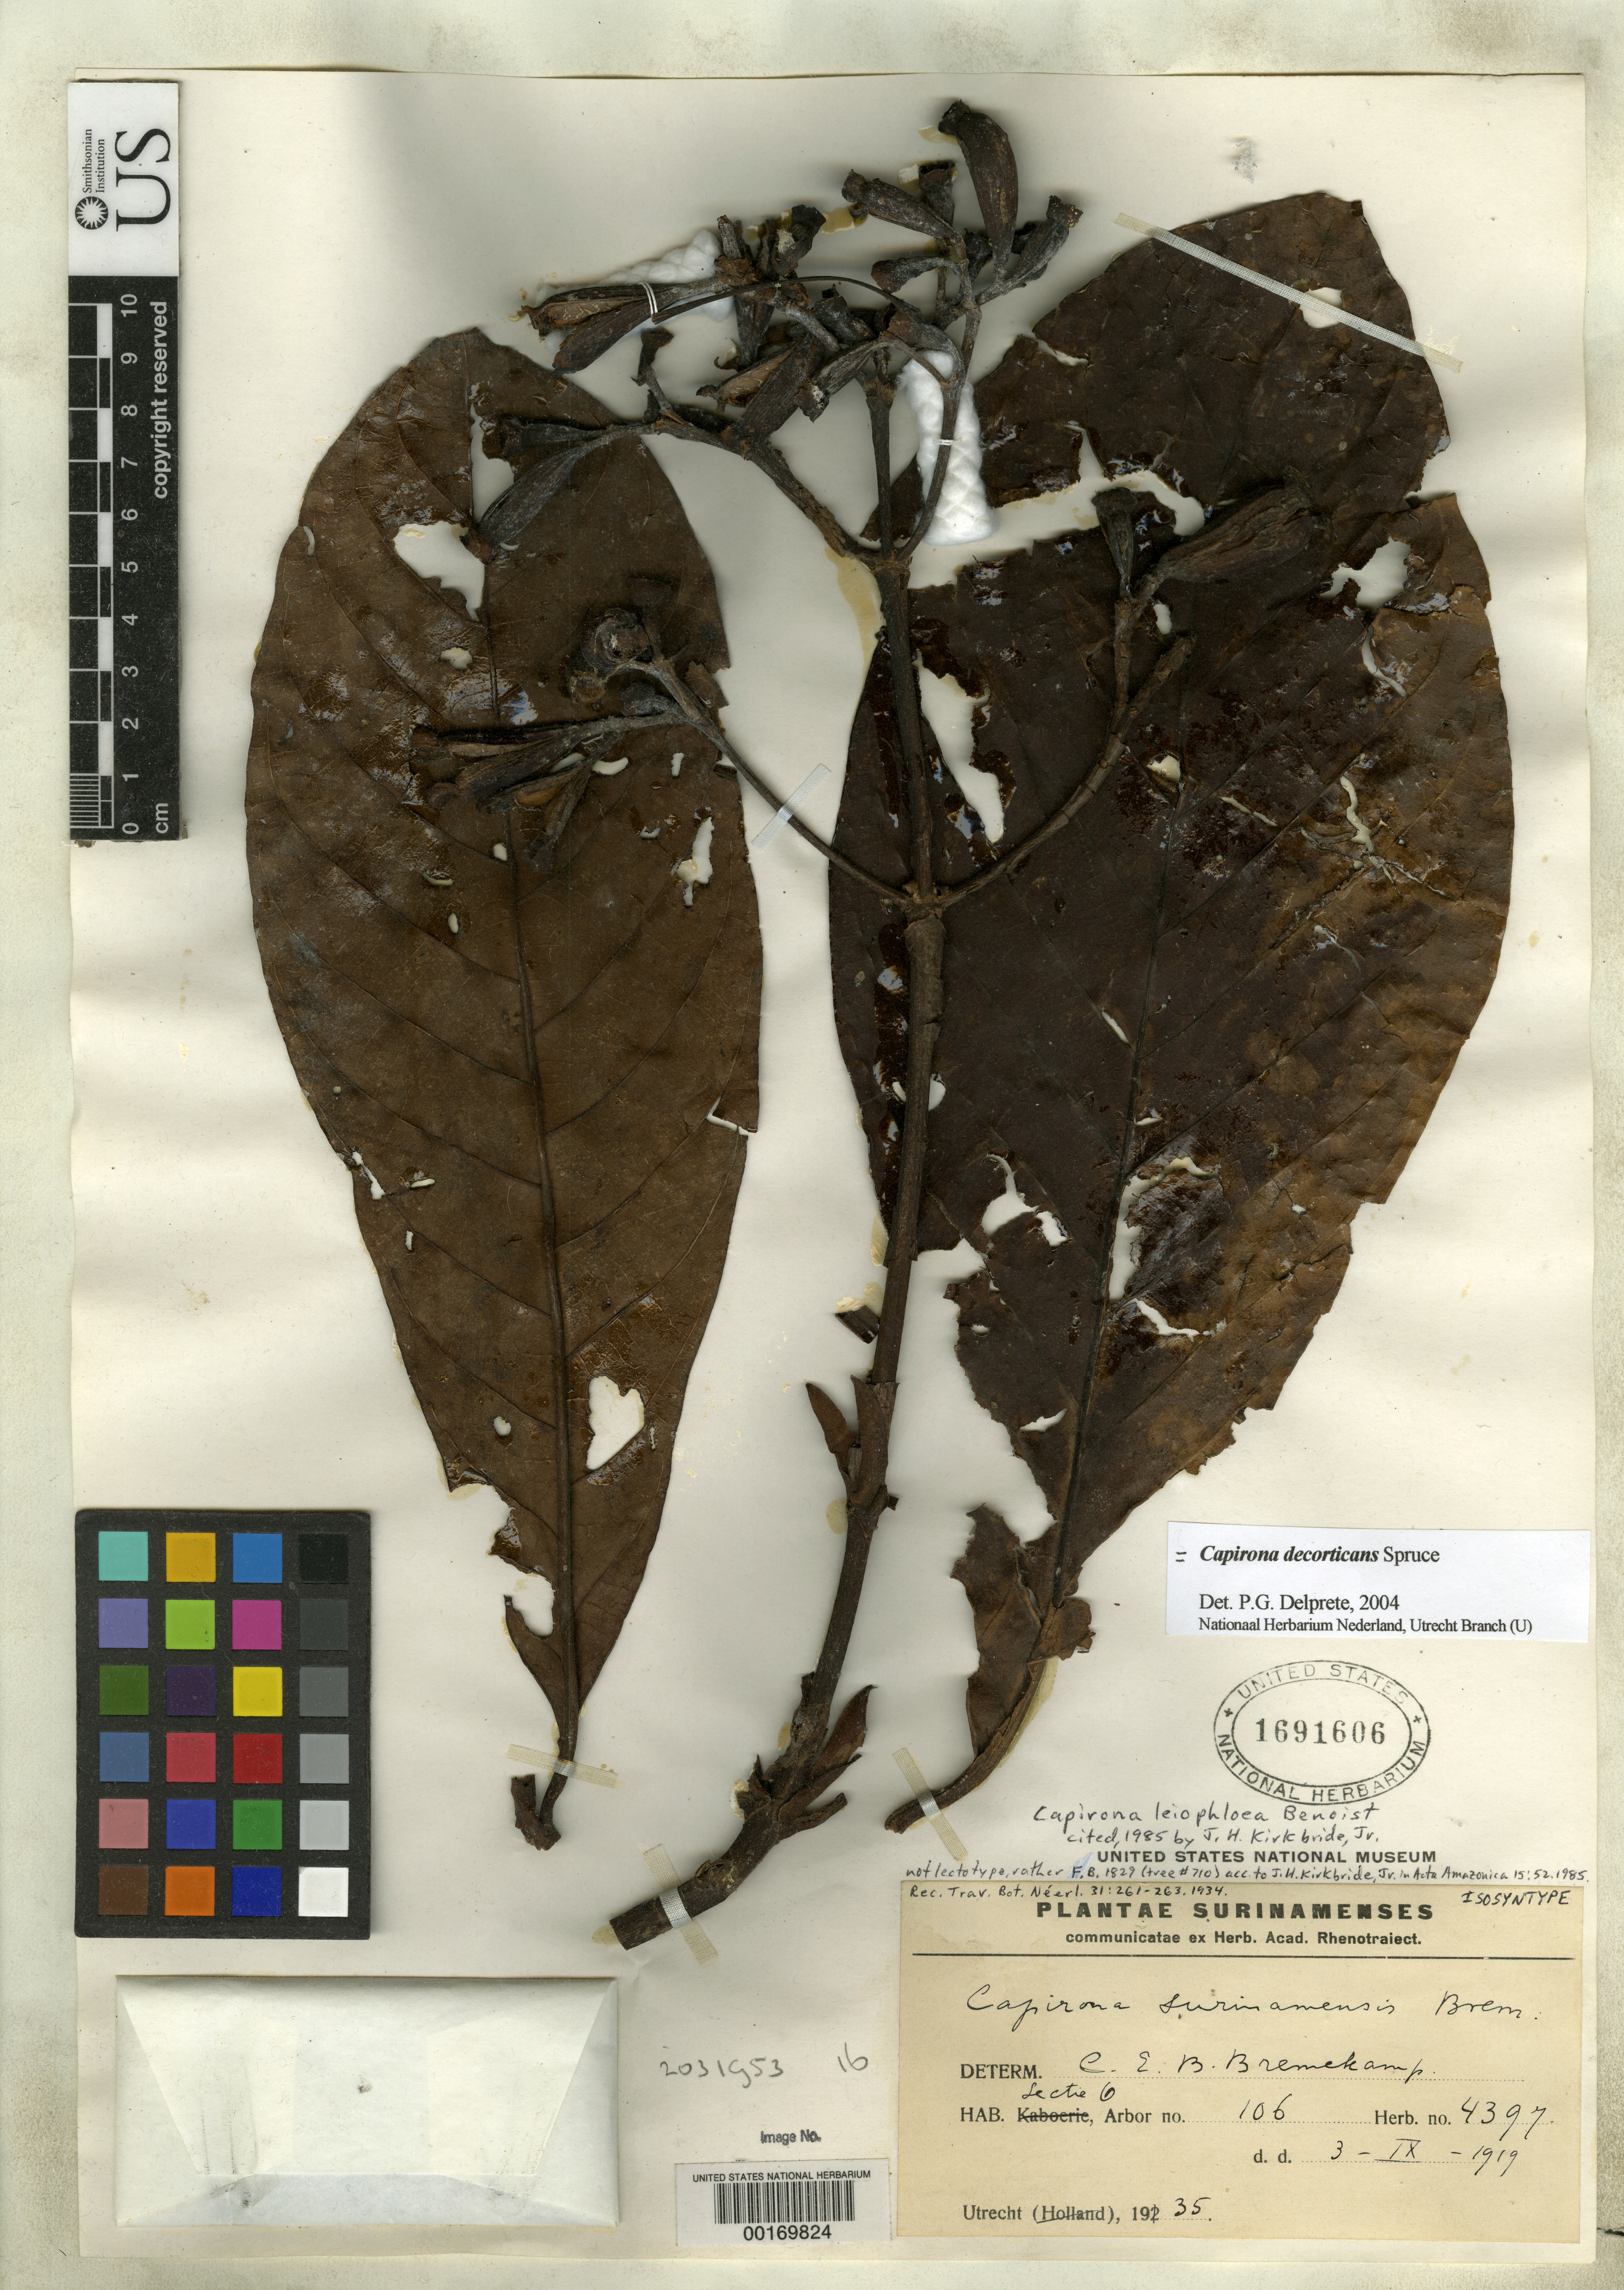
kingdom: Plantae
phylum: Tracheophyta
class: Magnoliopsida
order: Gentianales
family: Rubiaceae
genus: Capirona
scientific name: Capirona surinamensis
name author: Bremek.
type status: Isosyntype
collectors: ex herb. Rhenotraiect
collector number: Herb. 4397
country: Suriname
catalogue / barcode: US 1691606